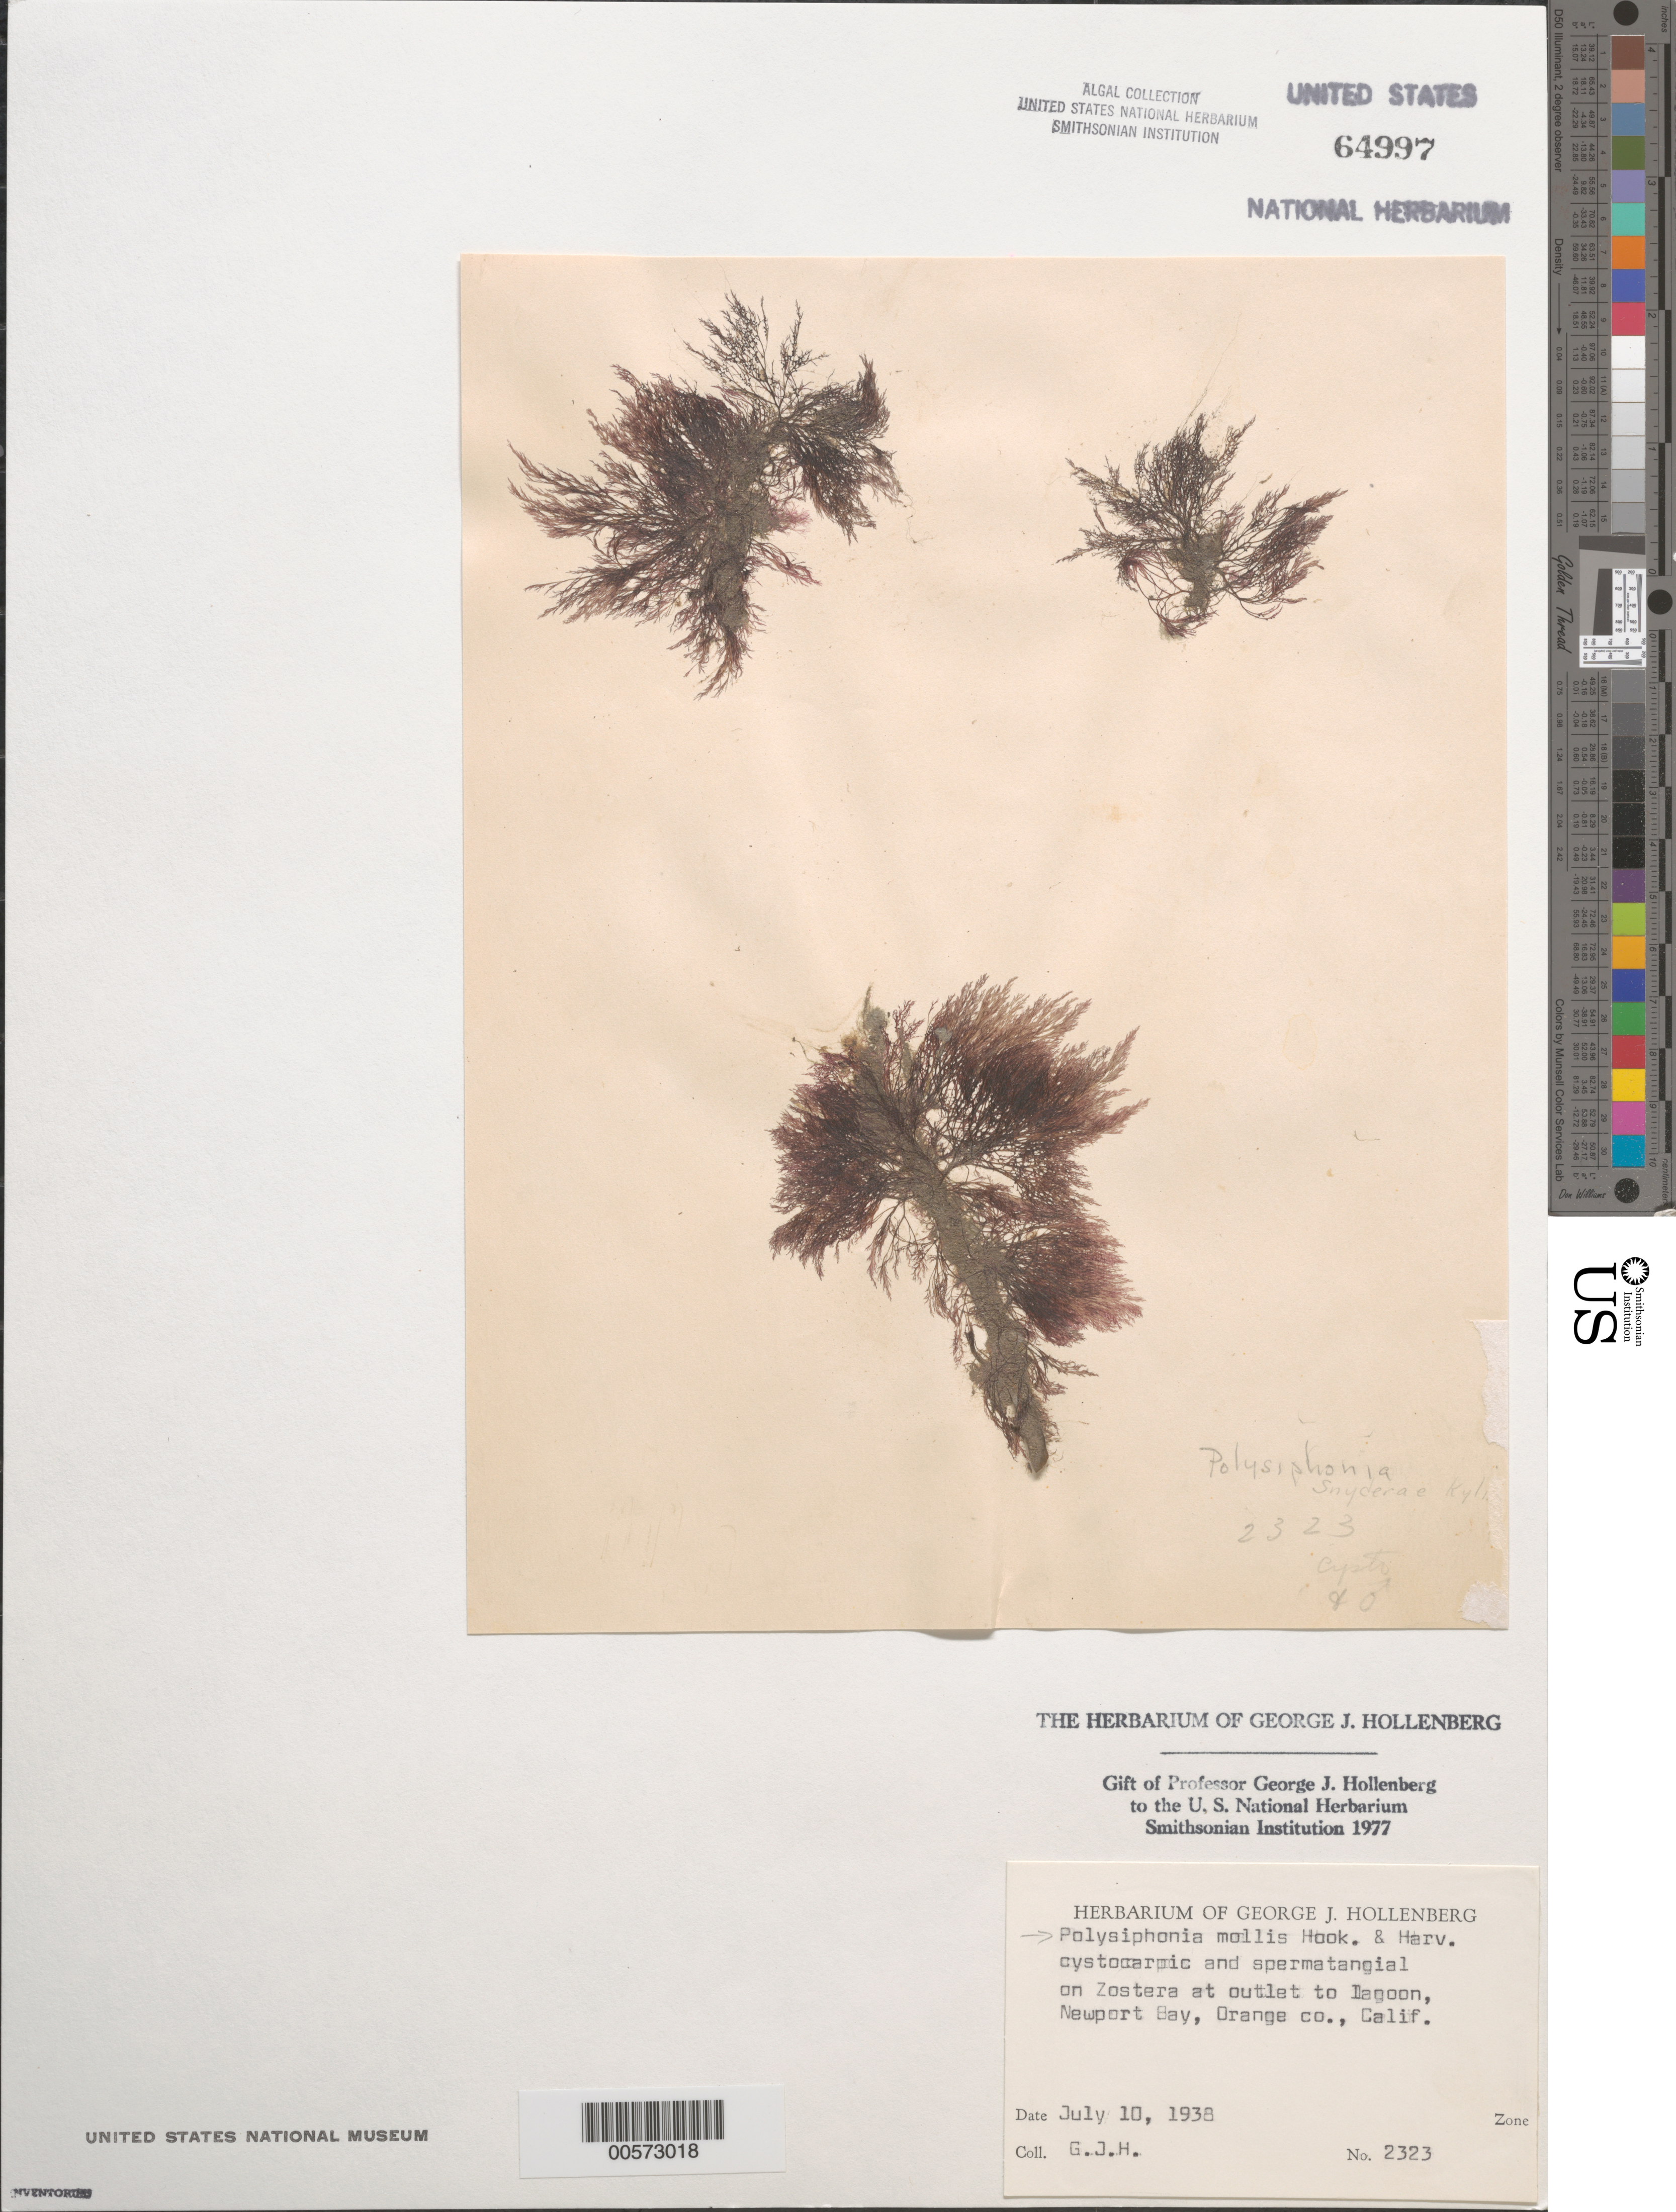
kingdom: Plantae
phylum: Rhodophyta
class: Florideophyceae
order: Ceramiales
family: Rhodomelaceae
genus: Polysiphonia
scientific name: Polysiphonia mollis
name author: Hook. f. & Harv.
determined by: Hollenberg, George J.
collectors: G. Hollenberg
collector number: GJH 2323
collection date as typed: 10 Jul 1938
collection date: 1938-07-10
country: United States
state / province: California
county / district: Orange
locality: Newport Bay, lagoon outlet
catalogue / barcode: US 64997